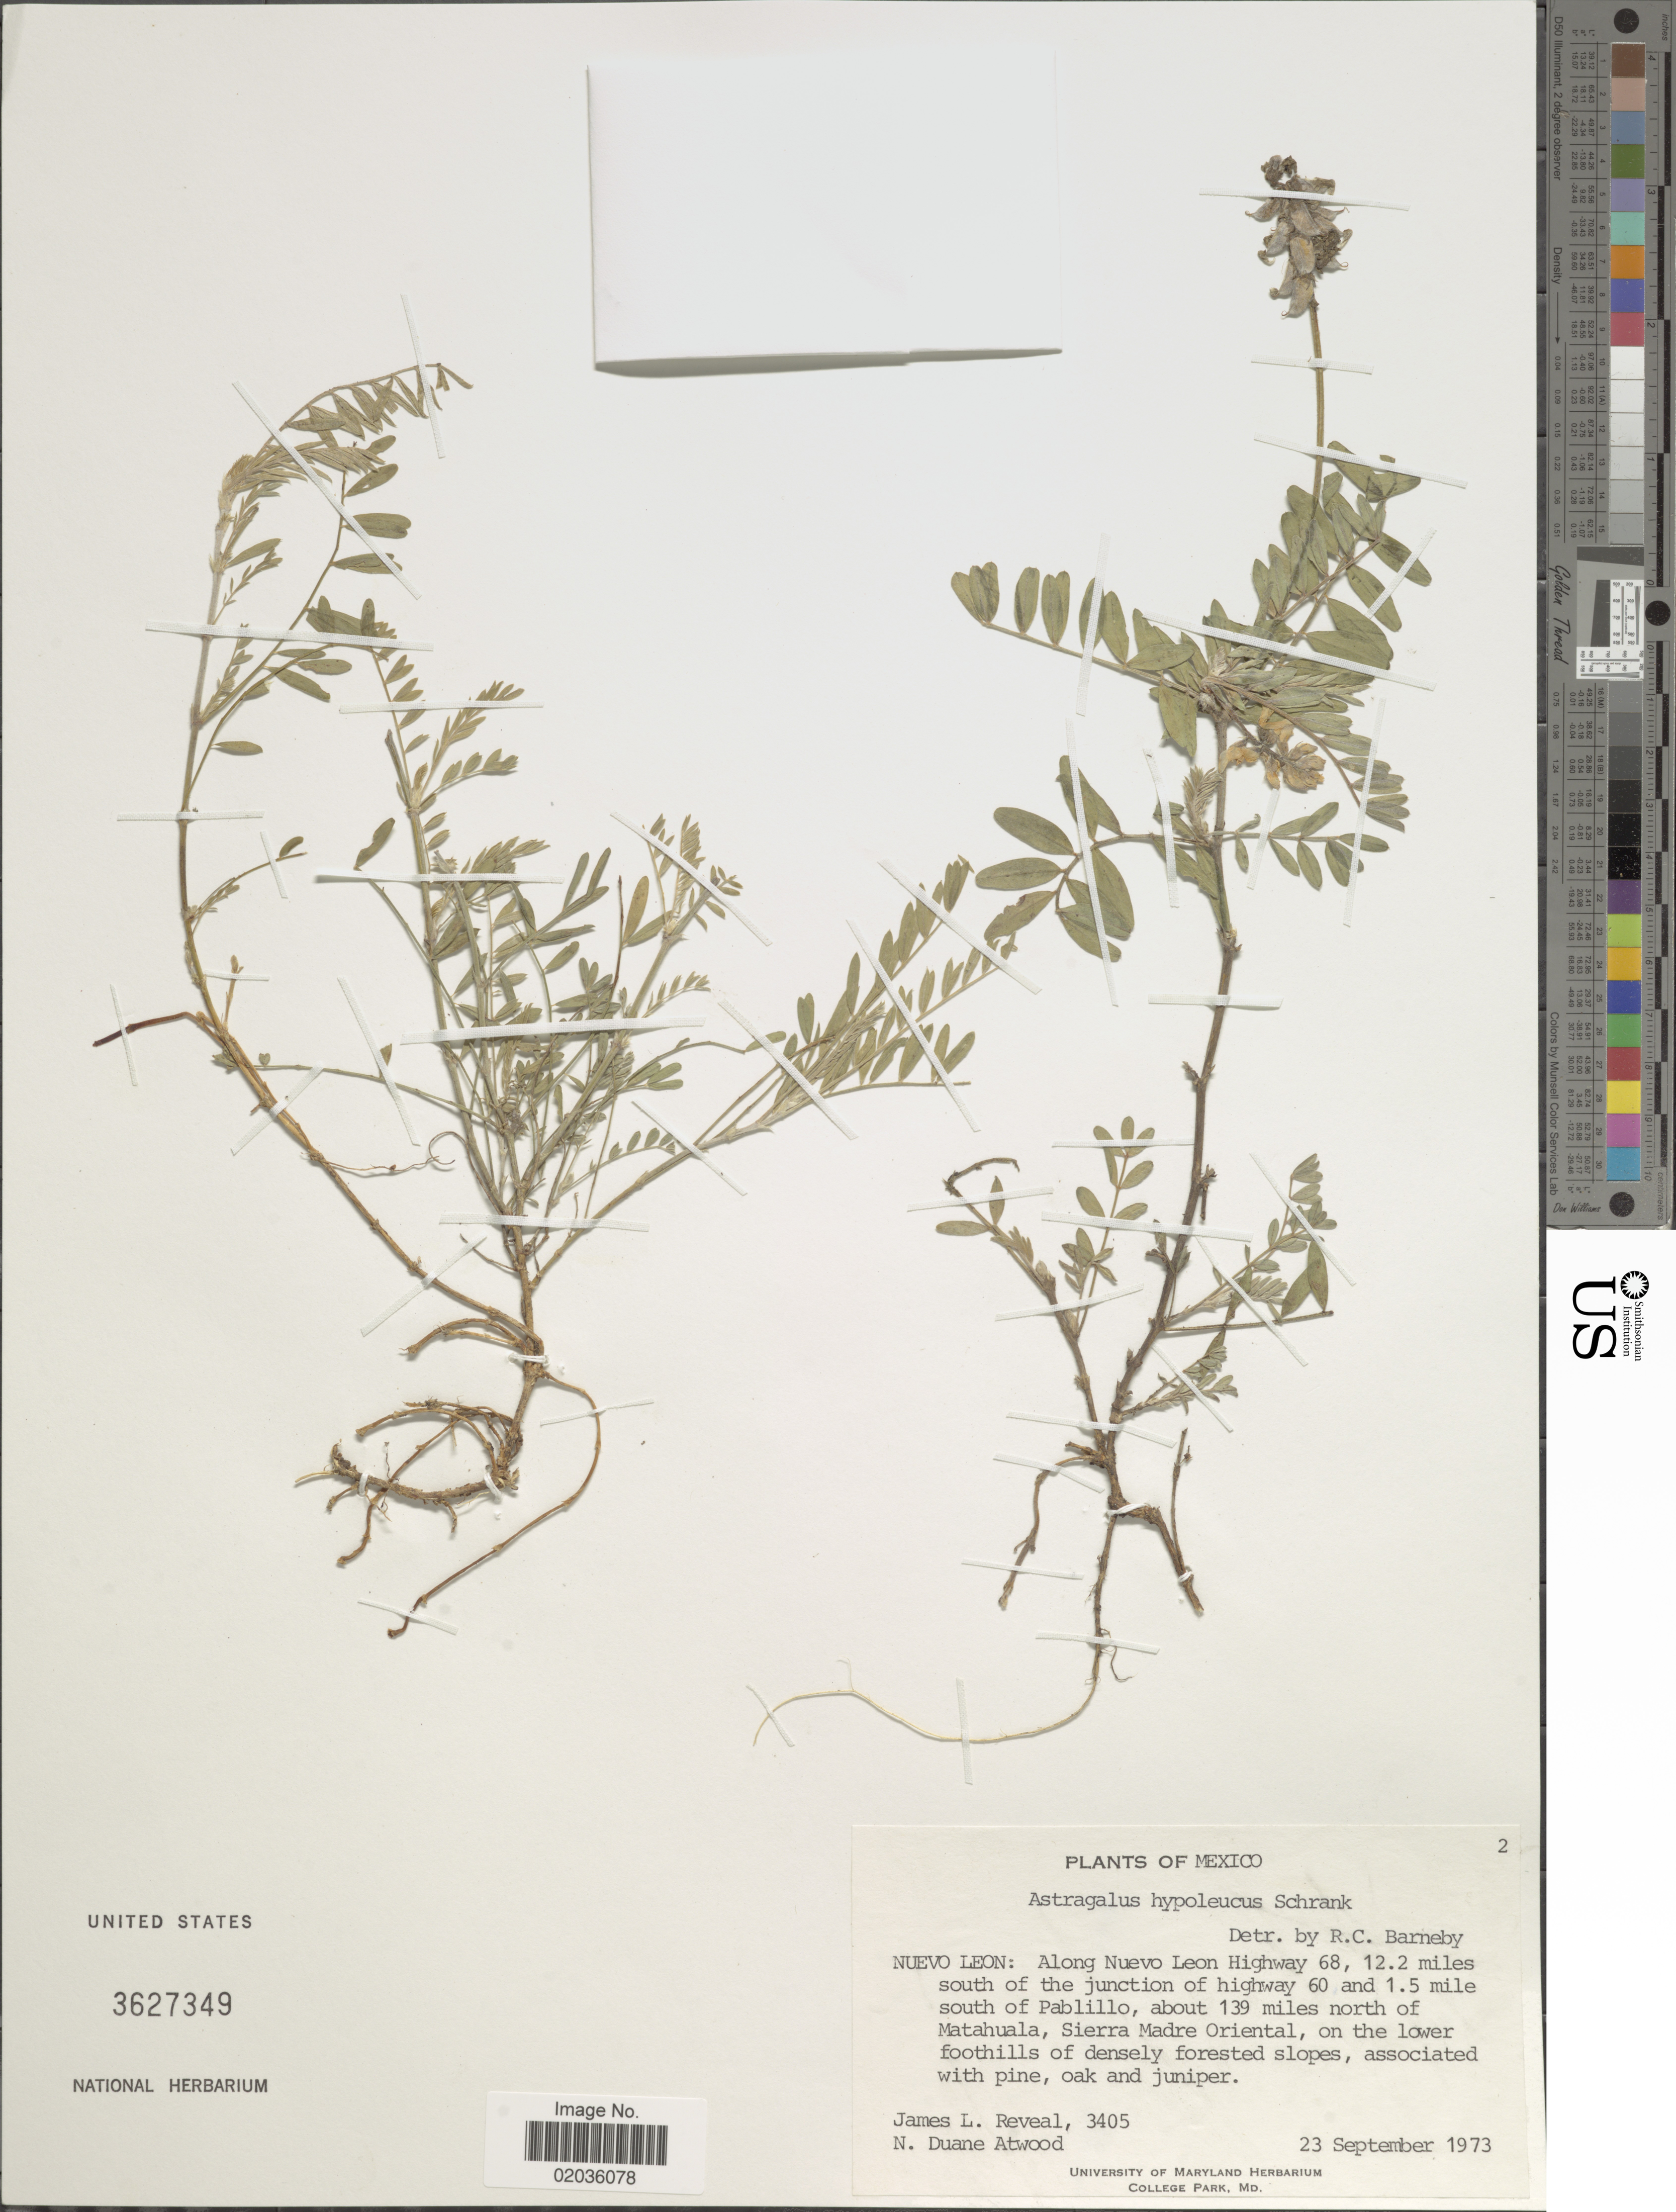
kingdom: Plantae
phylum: Tracheophyta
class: Magnoliopsida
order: Fabales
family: Fabaceae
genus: Astragalus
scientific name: Astragalus hypoleucus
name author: S. Schauer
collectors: J. L. Reveal & N. Atwood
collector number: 3405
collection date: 1973-09-23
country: Mexico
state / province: Nuevo León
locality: Nuevo Leon: along Nuevo Leon Highway 68, 12.2 miles south of the junction of highway 60 and 1.5 mile south of Pablillo, about 139 miles north of Matahuala, Sierra Madre Oriental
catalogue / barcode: US 3627349